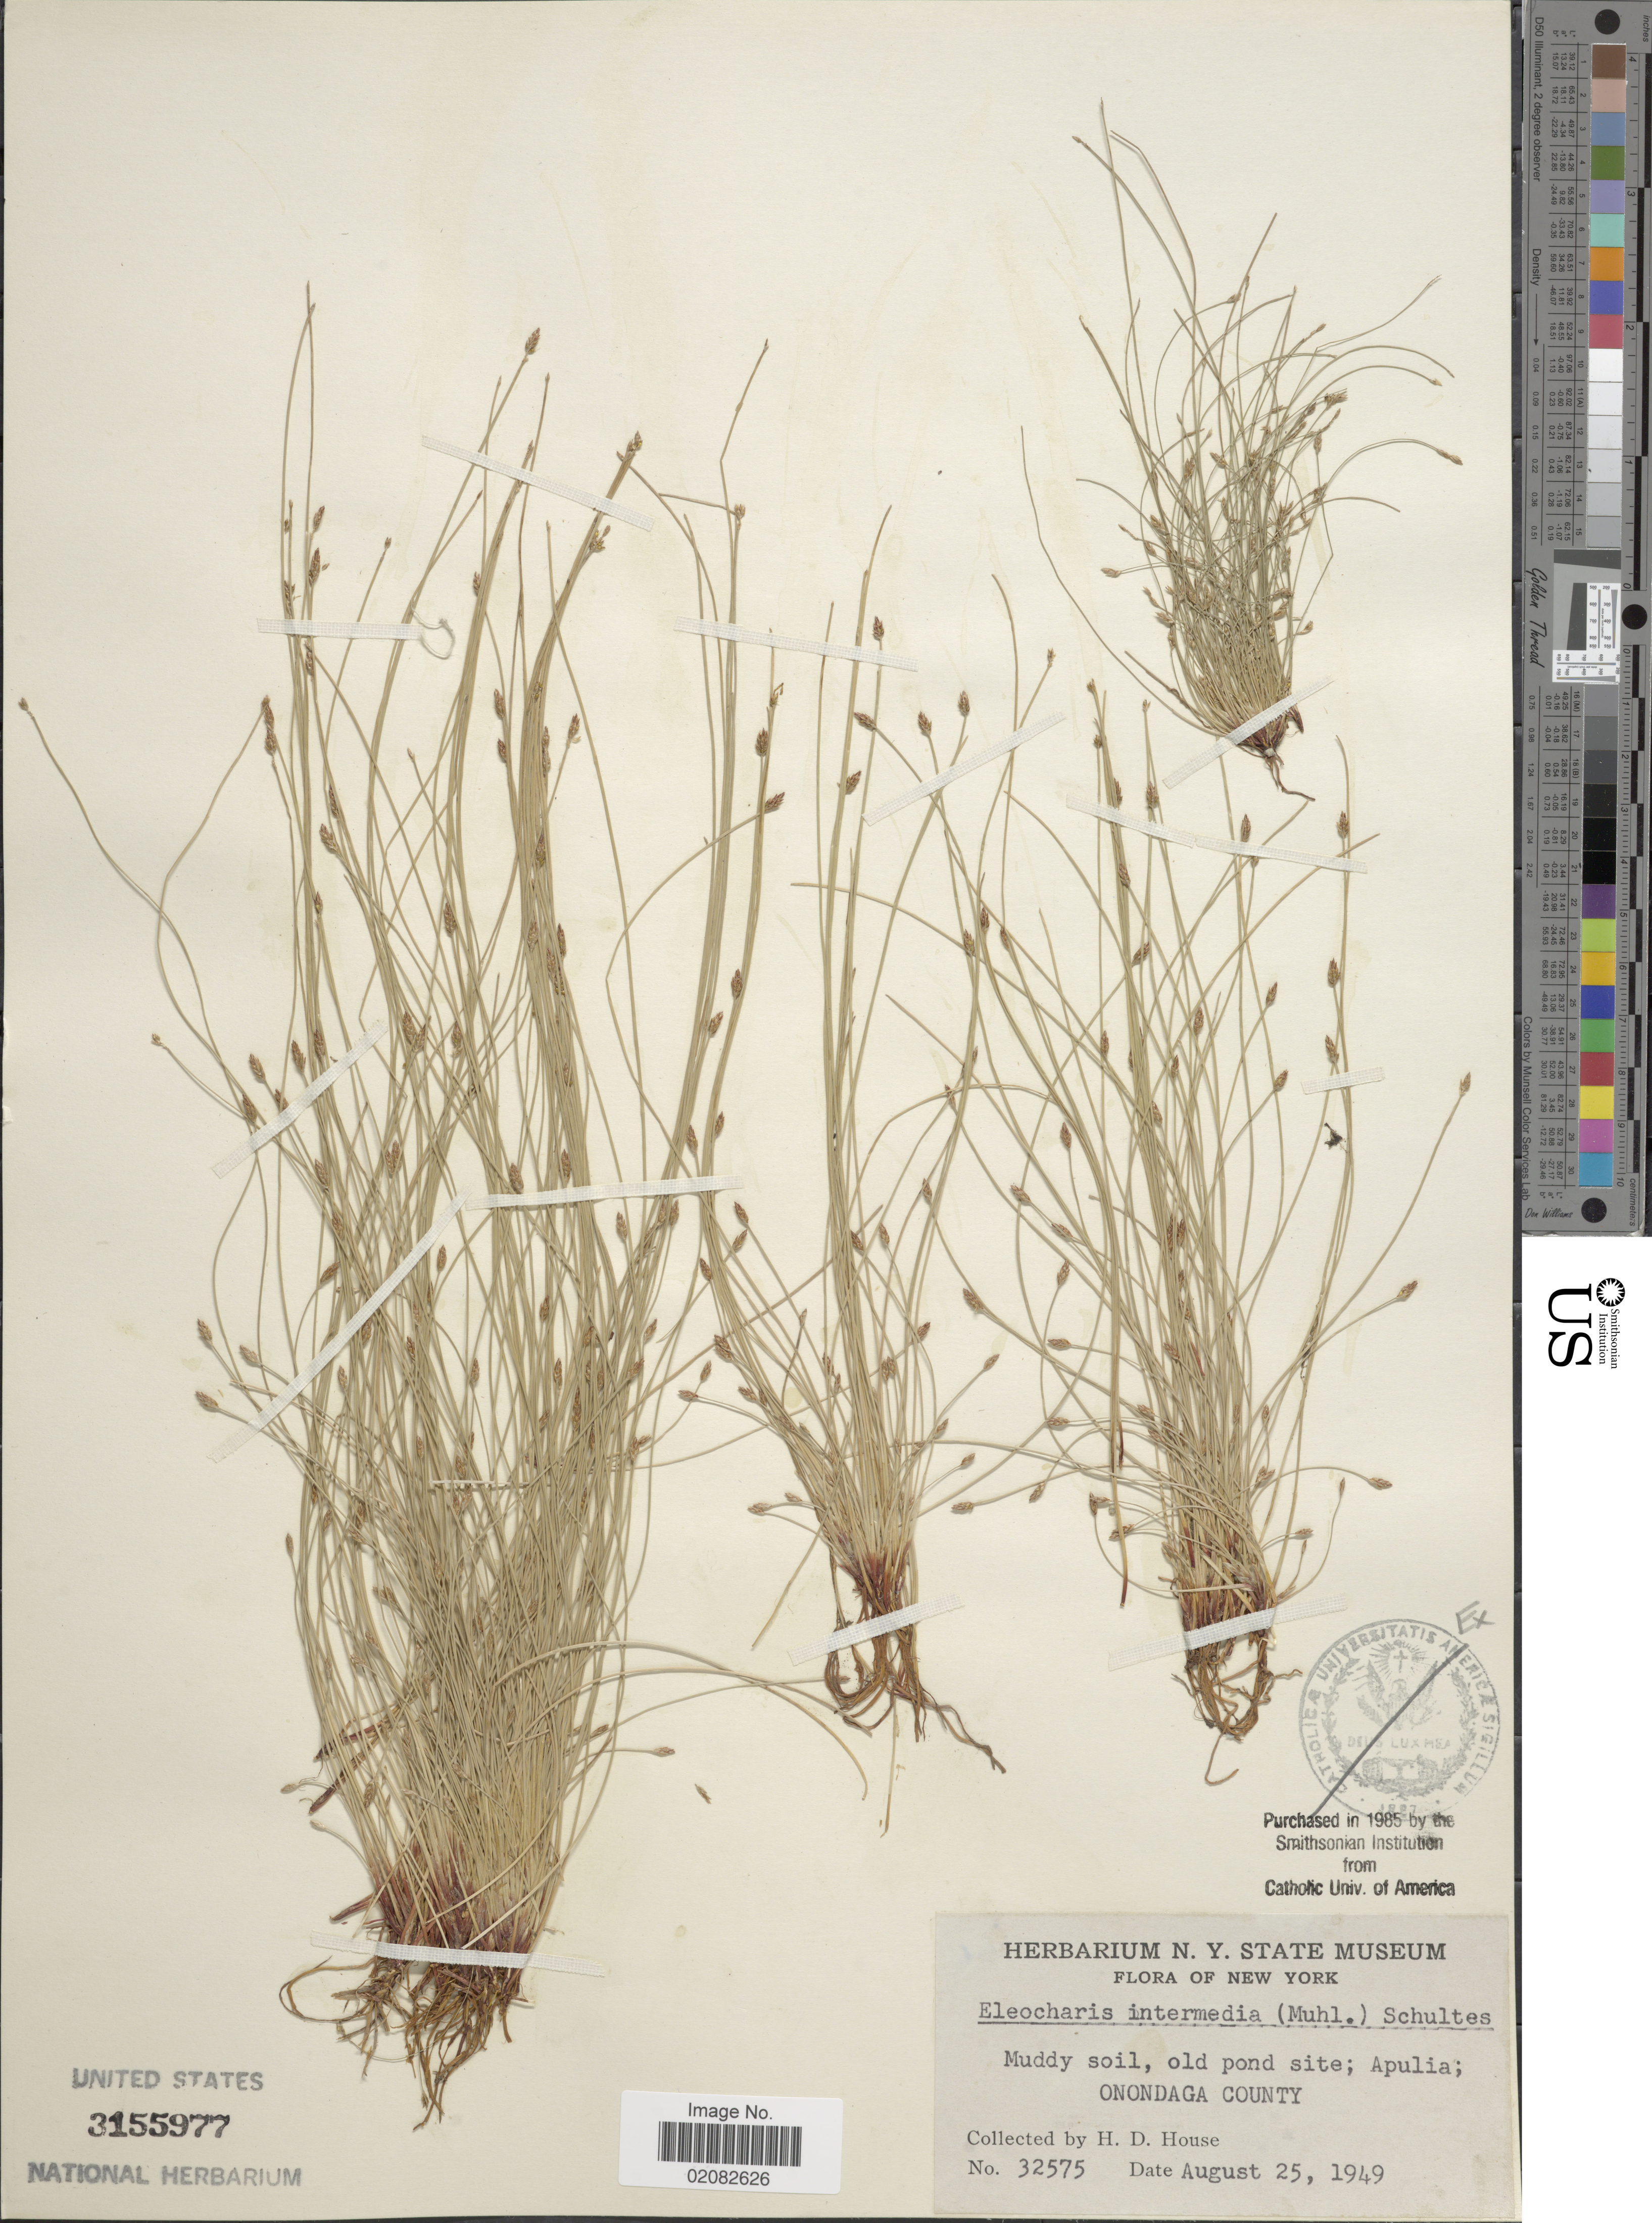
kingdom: Plantae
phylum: Tracheophyta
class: Liliopsida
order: Poales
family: Cyperaceae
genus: Eleocharis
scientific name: Eleocharis intermedia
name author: Schult.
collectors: H. D. House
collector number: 32575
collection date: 1949-08-25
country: United States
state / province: New York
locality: Apulia, Onondaga County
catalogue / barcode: US 3155977